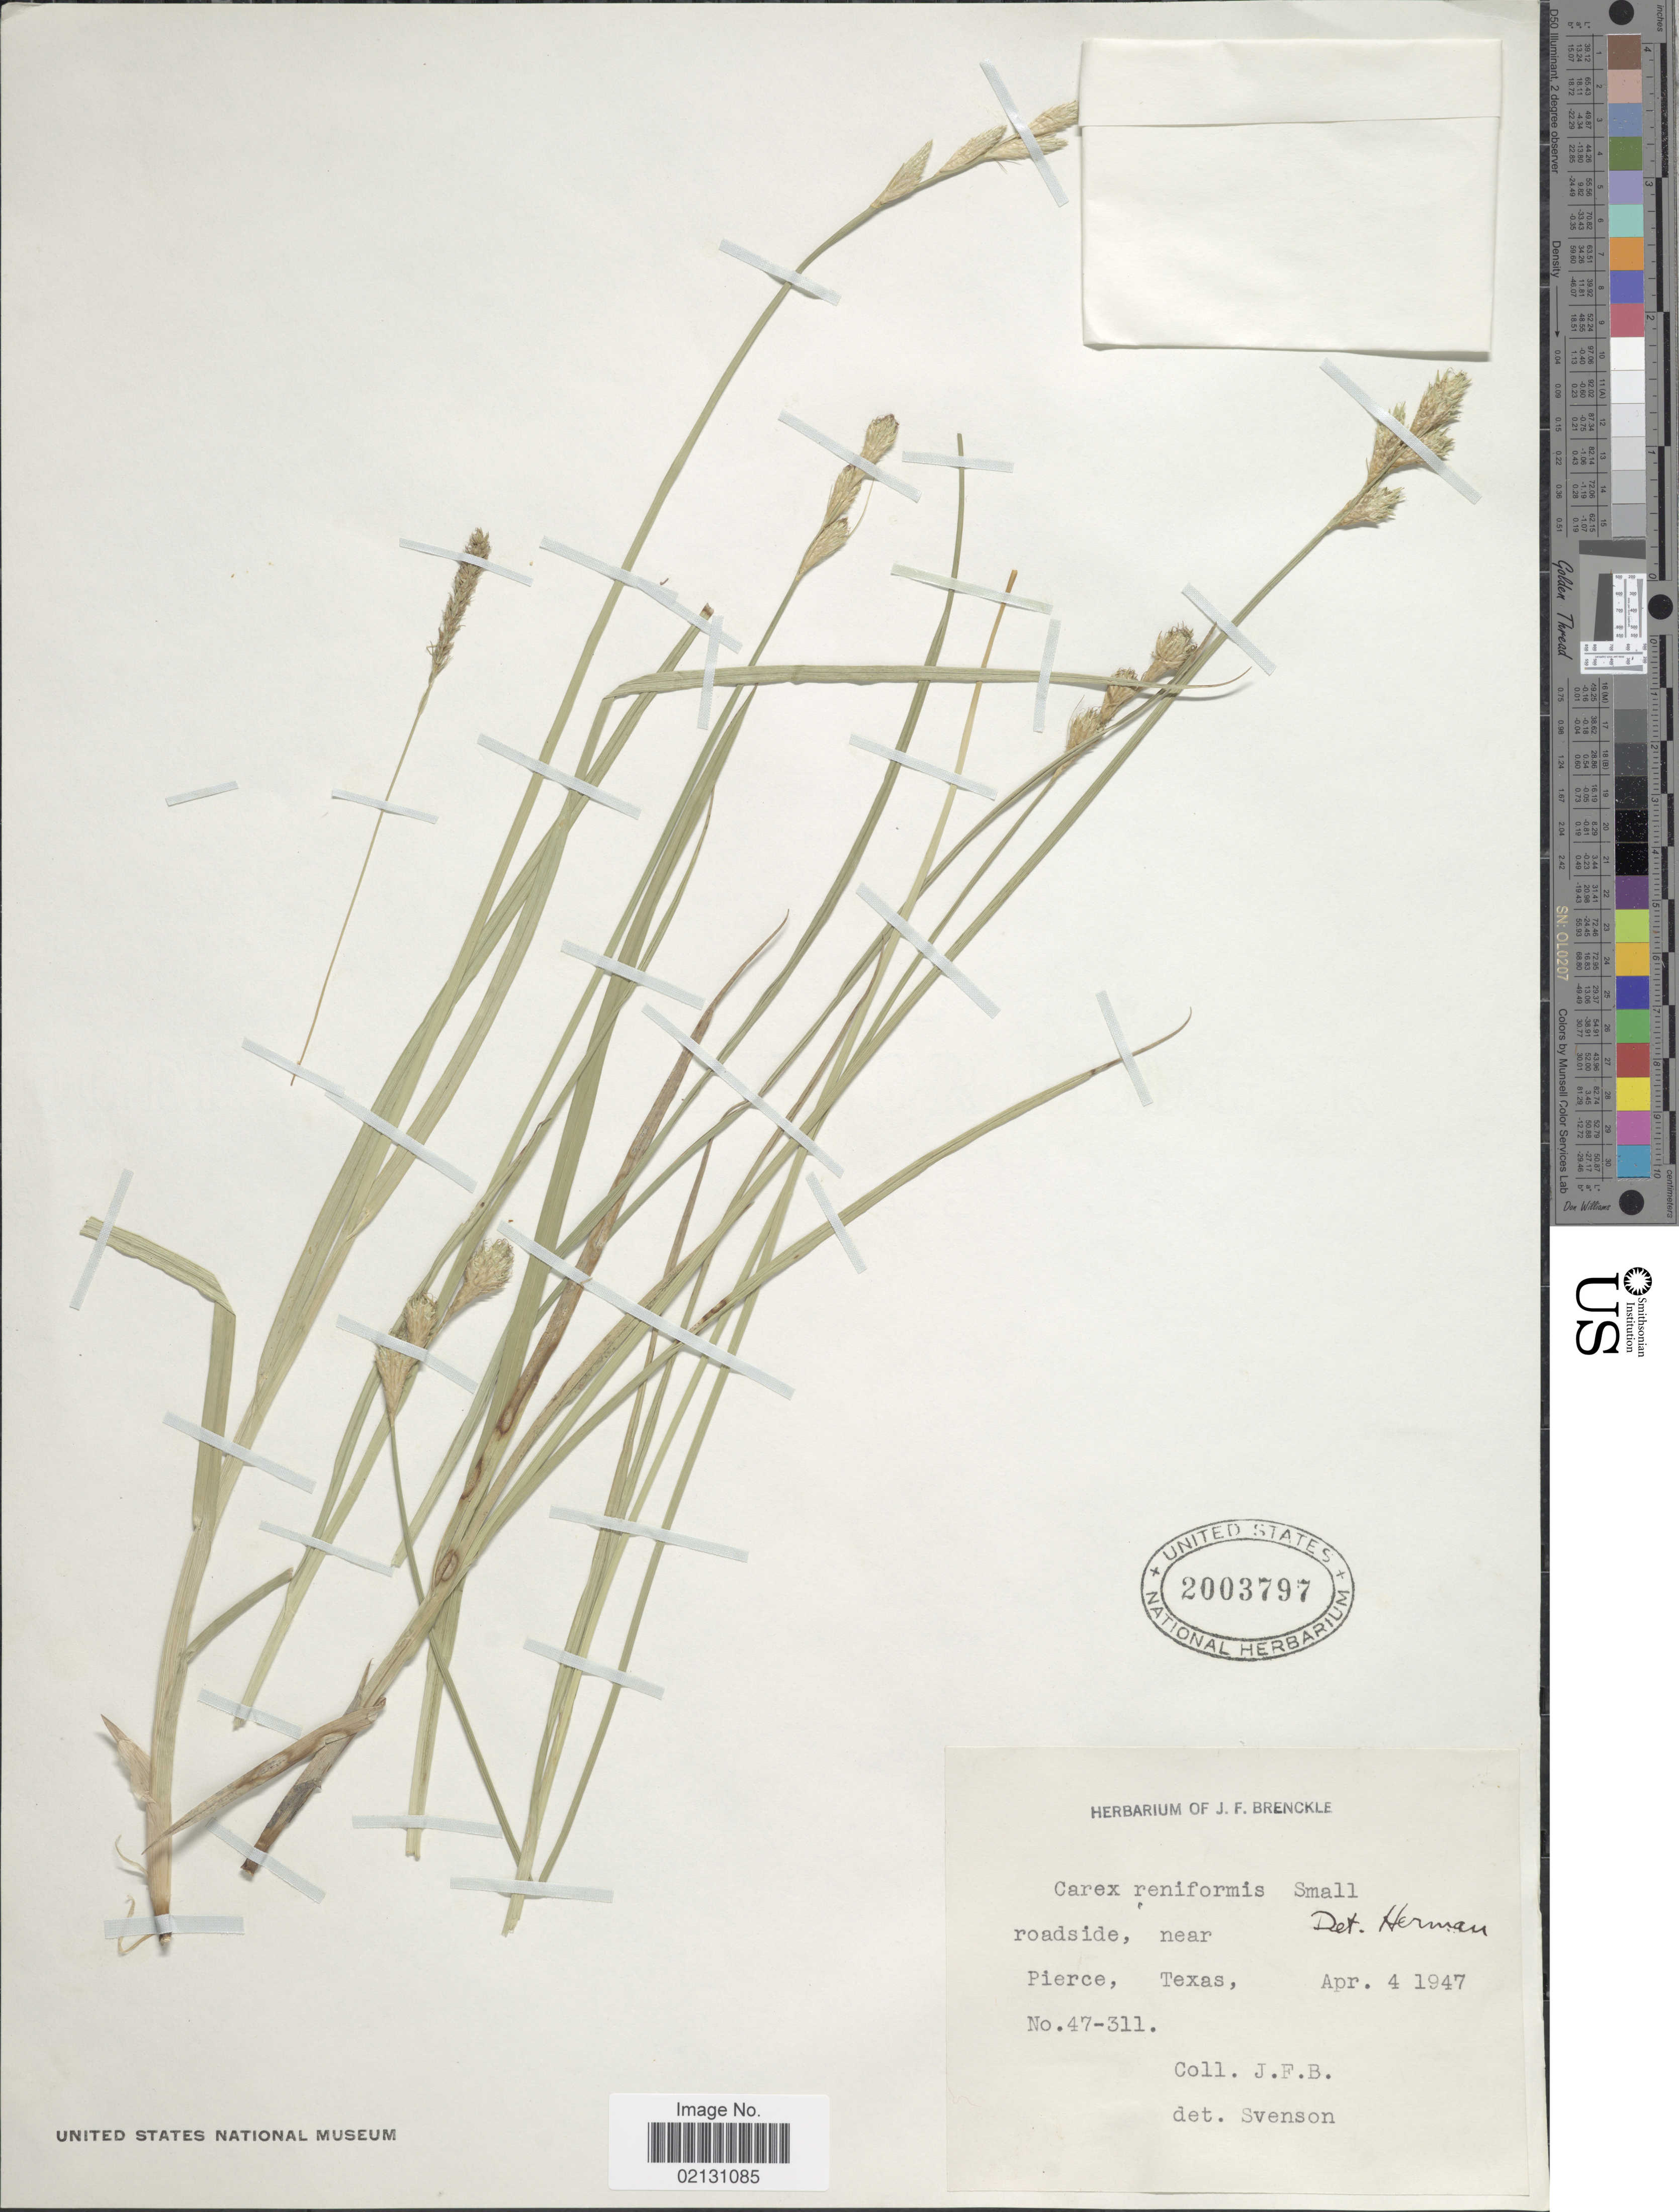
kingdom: Plantae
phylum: Tracheophyta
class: Liliopsida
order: Poales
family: Cyperaceae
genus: Carex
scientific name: Carex reniformis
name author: (L.H. Bailey) Small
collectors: J. Brenckle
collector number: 47-311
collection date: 1947-04-04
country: United States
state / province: Texas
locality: Roadside, near Pierce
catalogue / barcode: US 2003797